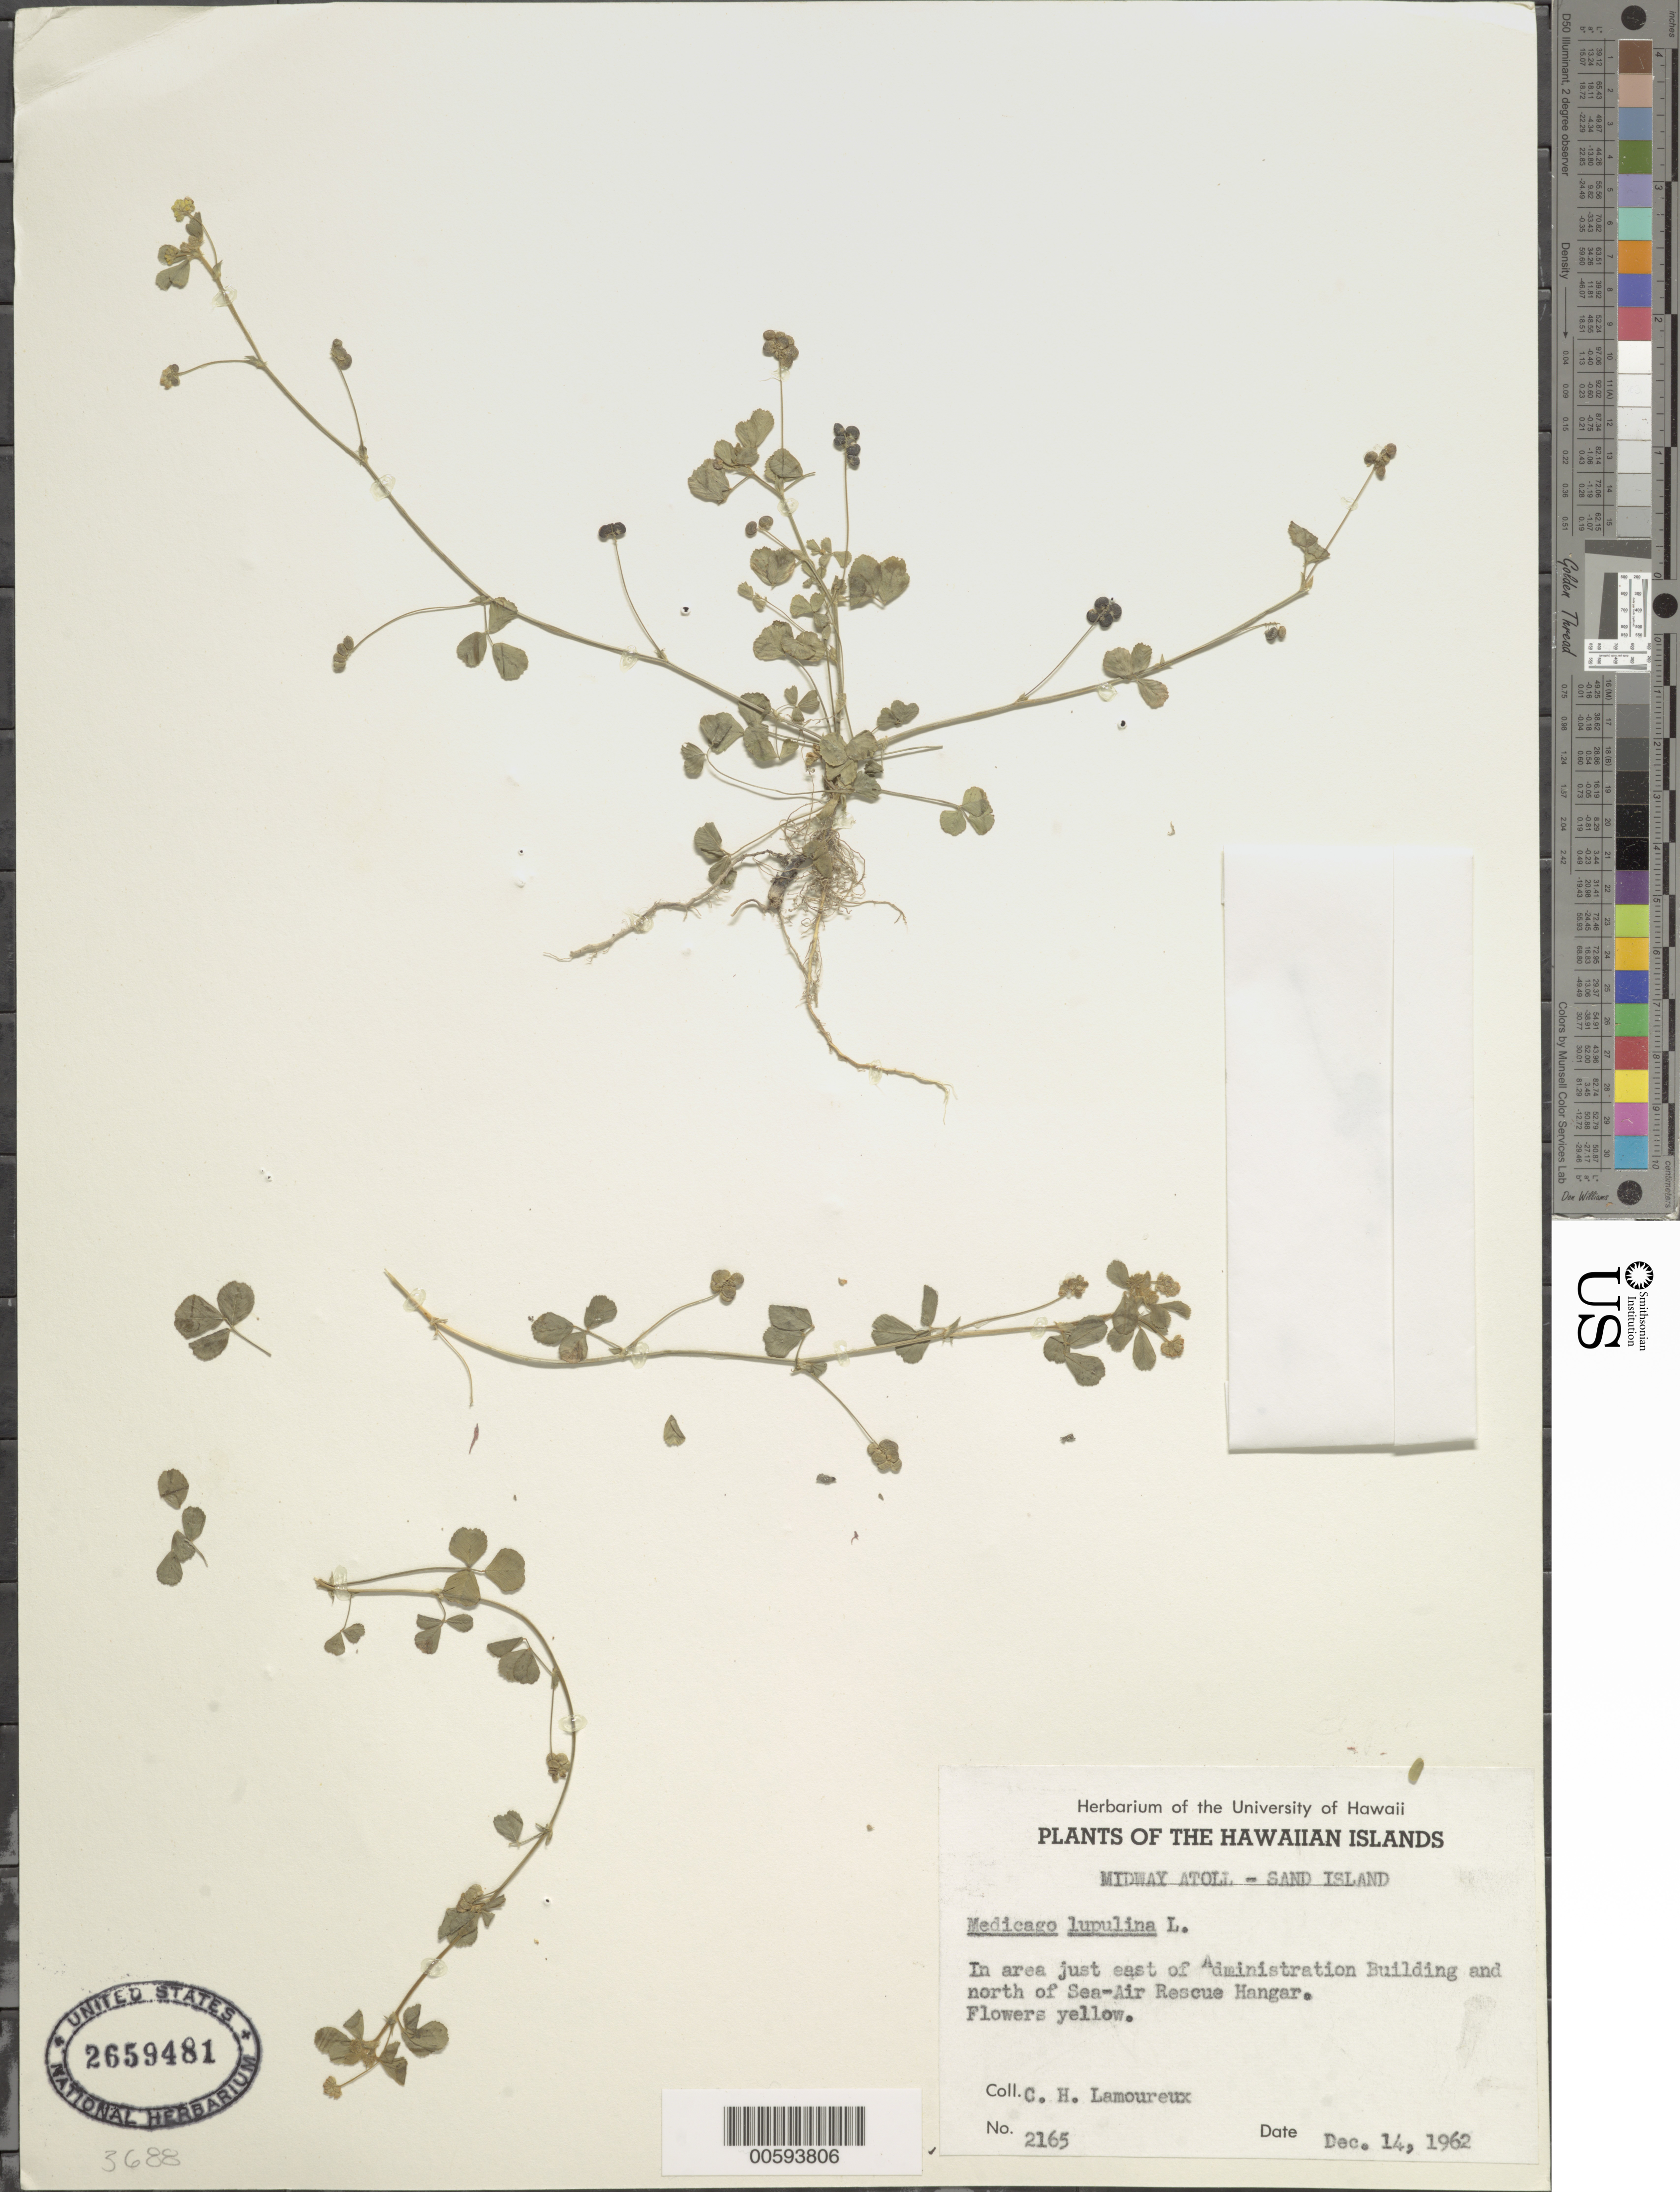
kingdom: Plantae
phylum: Tracheophyta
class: Magnoliopsida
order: Fabales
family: Fabaceae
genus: Medicago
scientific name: Medicago lupulina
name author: L.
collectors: C. H. Lamoureux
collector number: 2165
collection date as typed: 14 Dec 1962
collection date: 1962-12-14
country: U.S. Administered Pacific Islands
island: Midway Atoll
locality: E of Administration Building and N of Sea-Air Rescue Hangar, Sand Islet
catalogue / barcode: US 2659481